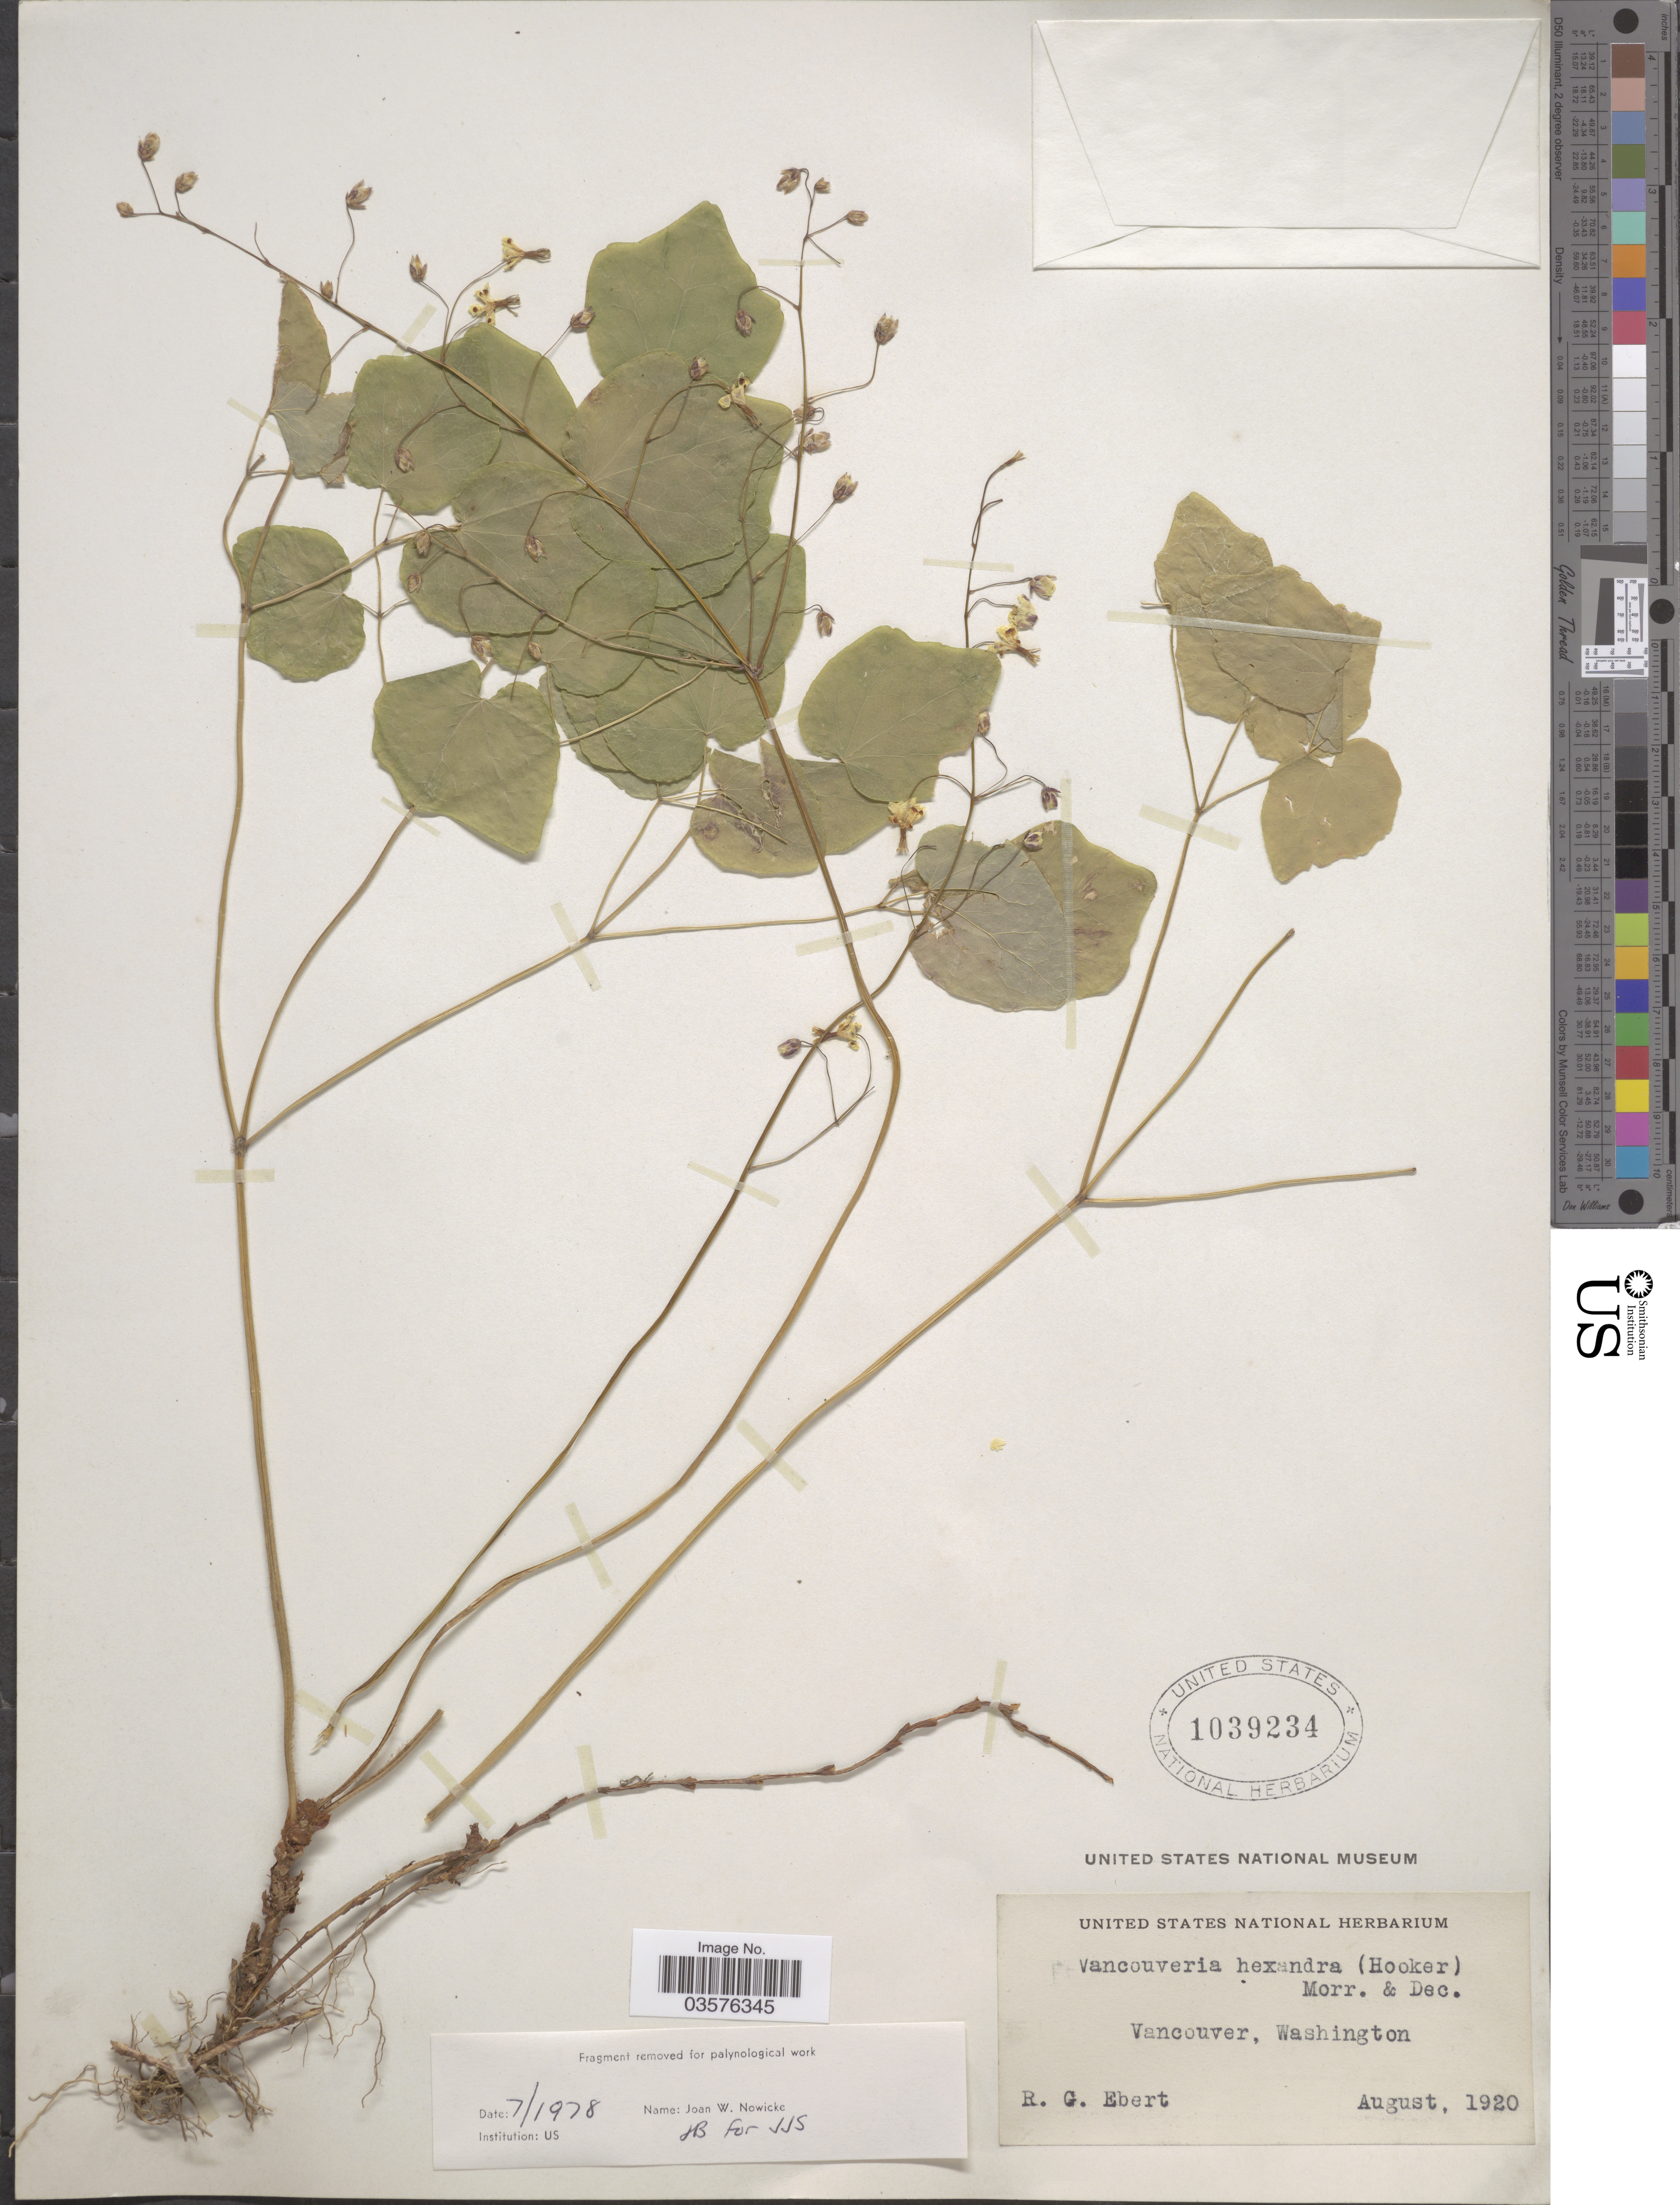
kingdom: Plantae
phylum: Tracheophyta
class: Magnoliopsida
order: Ranunculales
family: Berberidaceae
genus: Vancouveria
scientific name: Vancouveria hexandra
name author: (Hook.) C. Morren & Decne.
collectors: R. Eebert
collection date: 1920-08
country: United States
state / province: Washington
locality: Vancouver.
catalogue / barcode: US 1039234